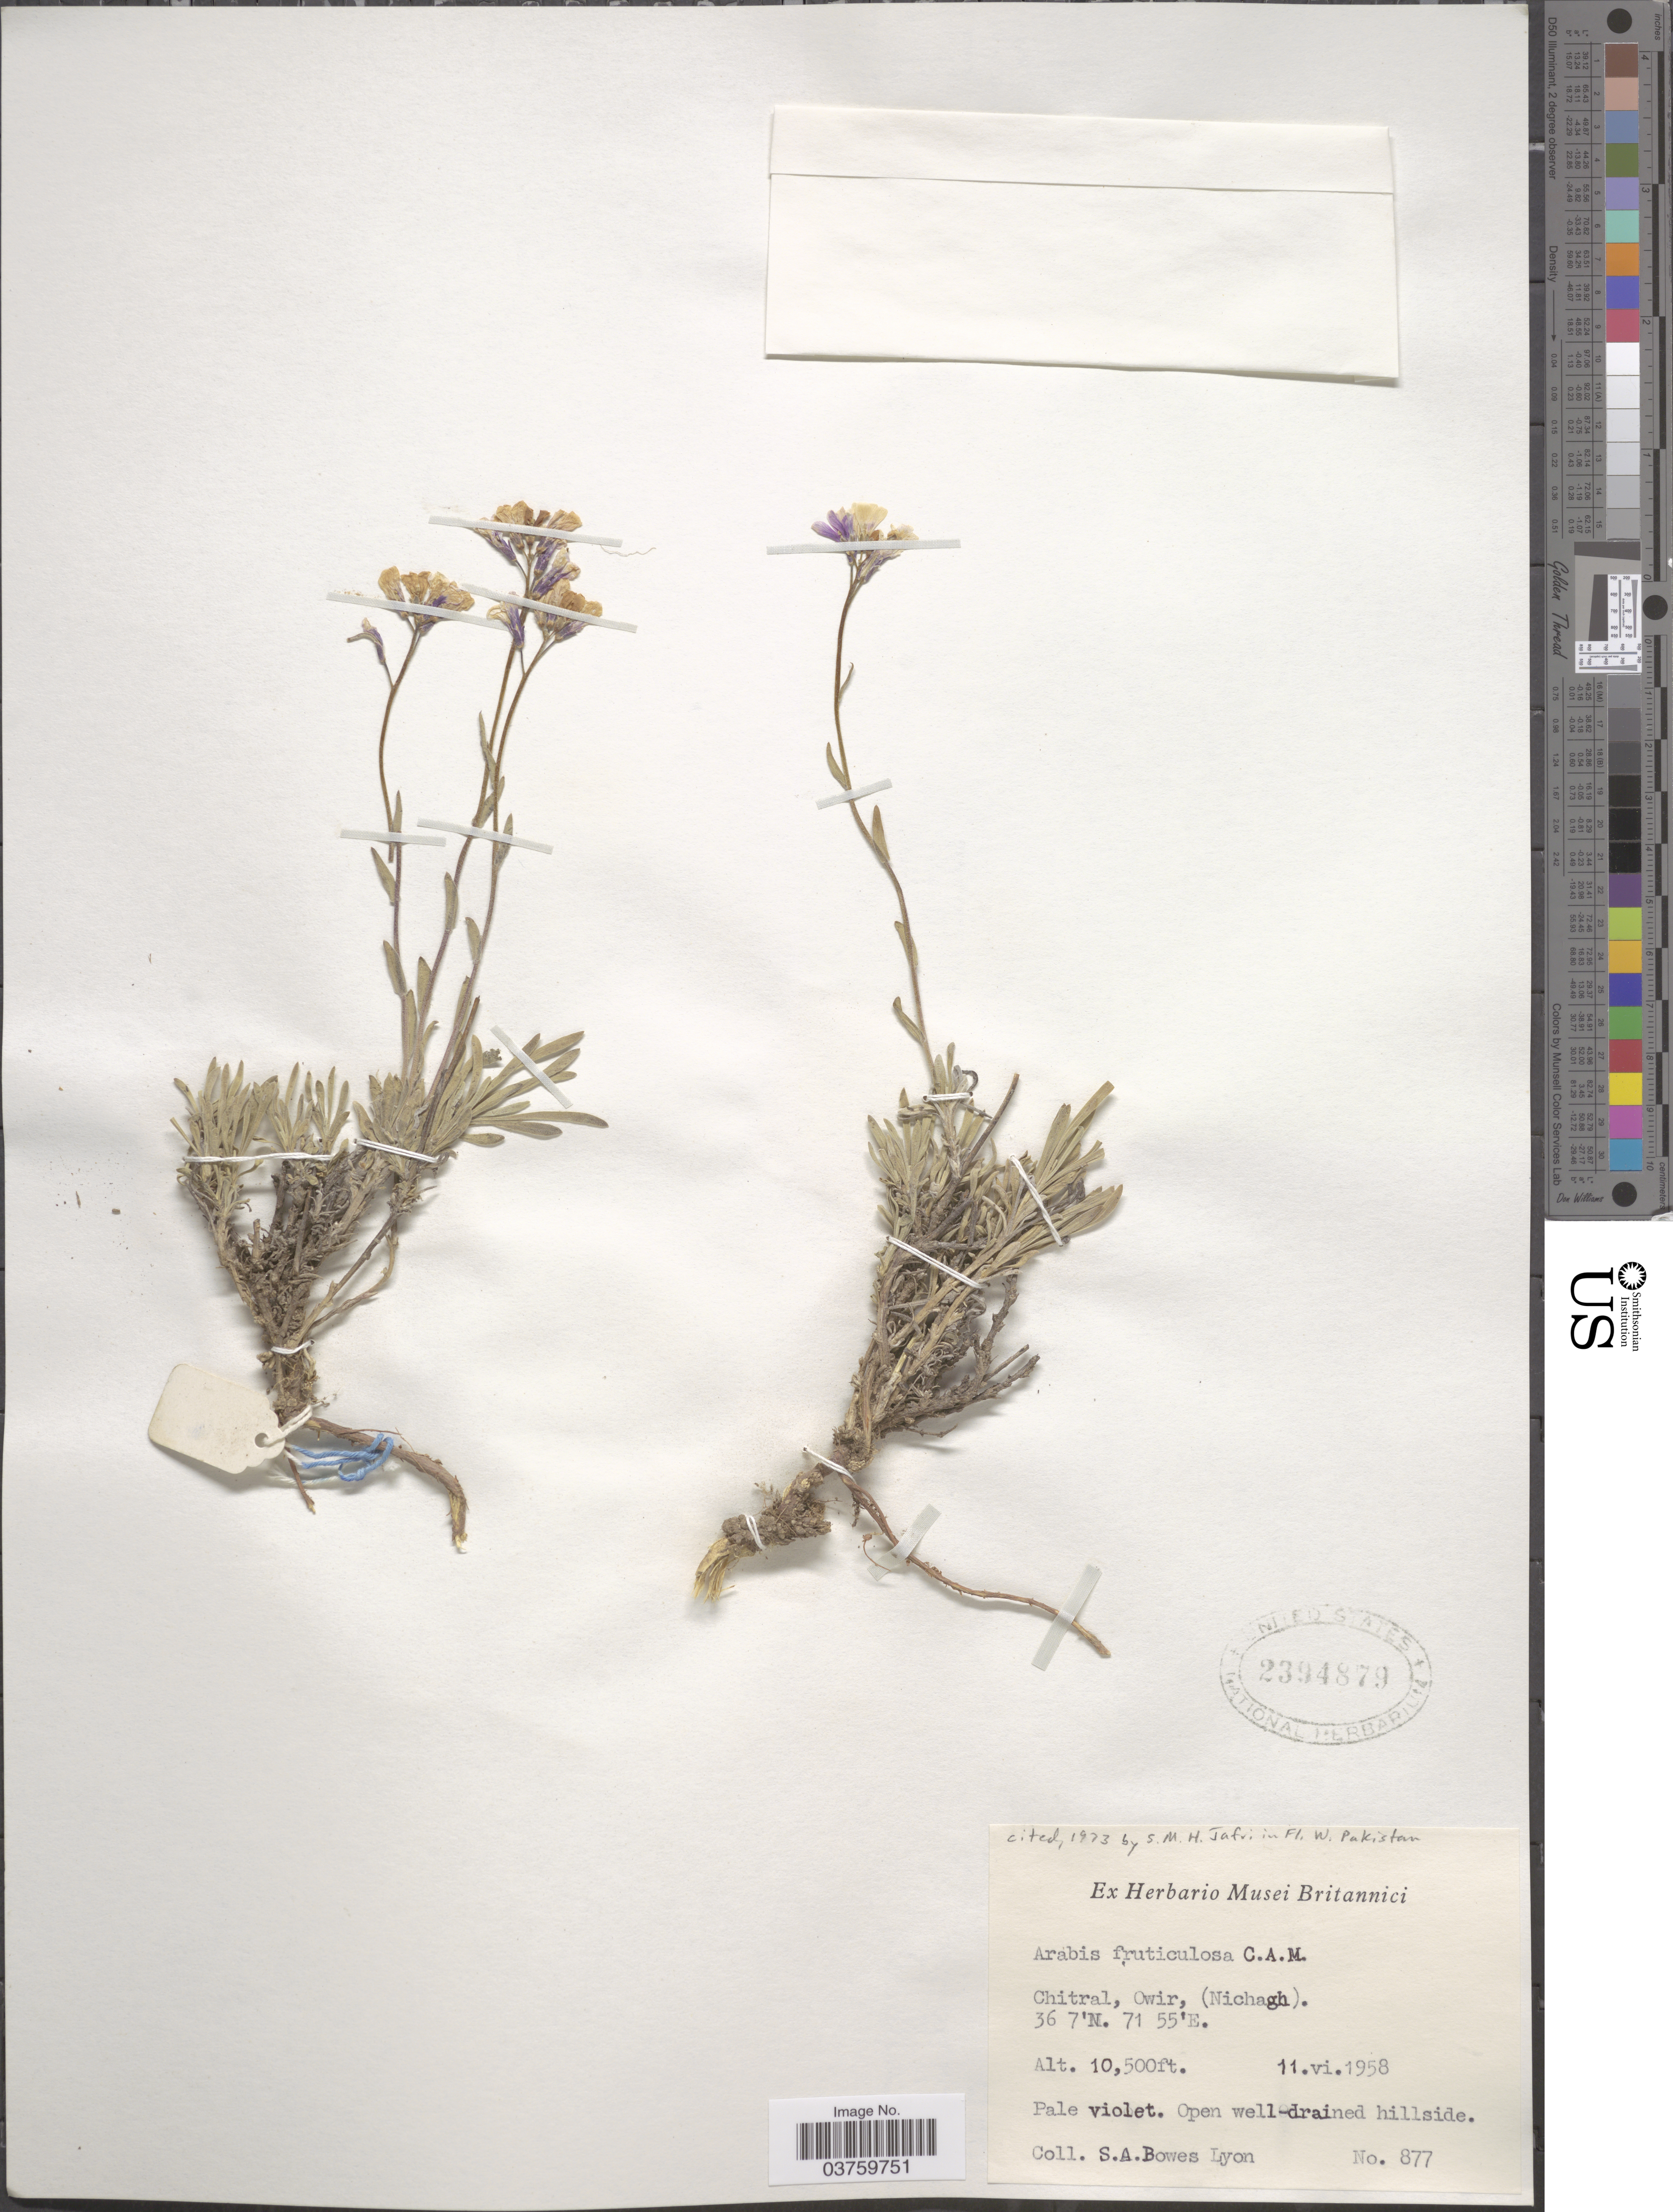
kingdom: Plantae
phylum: Tracheophyta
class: Magnoliopsida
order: Brassicales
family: Brassicaceae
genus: Arabis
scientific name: Arabis fruticulosa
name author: C.A. Mey.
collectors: S. Bowes Lyon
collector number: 877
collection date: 1958-06-11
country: Pakistan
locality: Chitral, Owir, (Nichagh).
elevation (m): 3200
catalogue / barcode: US 2394879